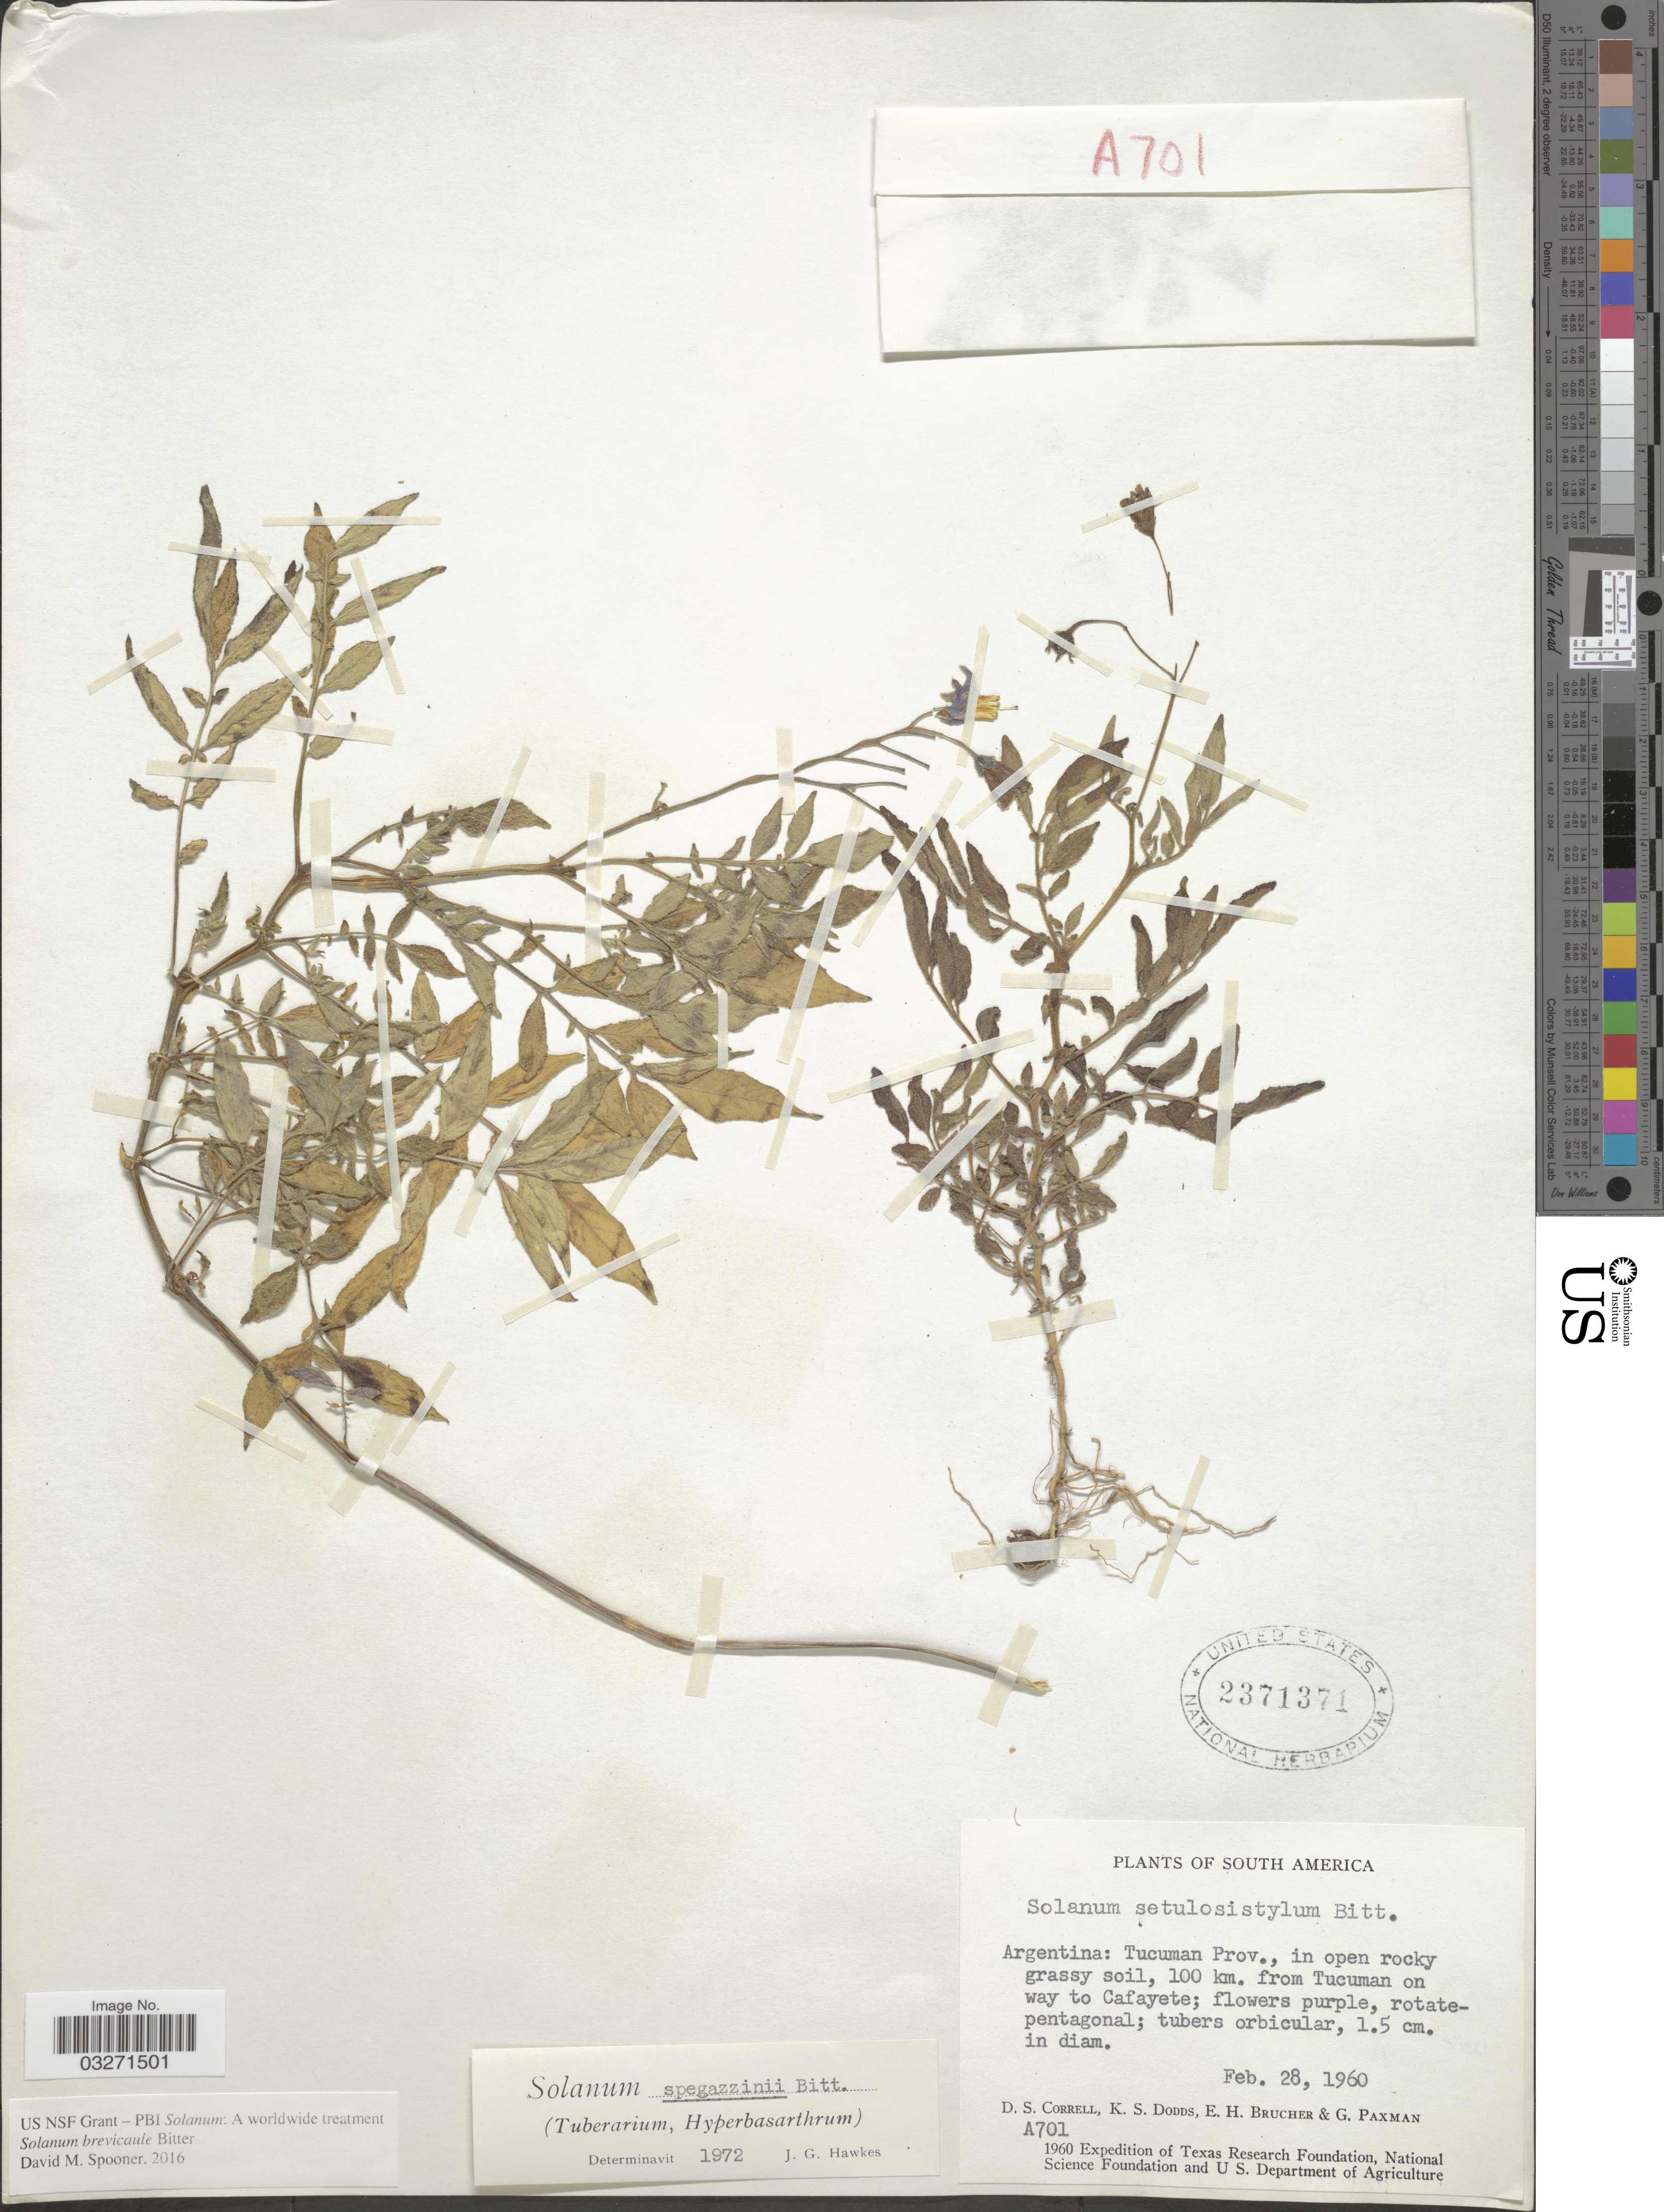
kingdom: Plantae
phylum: Tracheophyta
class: Magnoliopsida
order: Solanales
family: Solanaceae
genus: Solanum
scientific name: Solanum brevicaule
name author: Bitter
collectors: D. S. Correll, K. Dodds, E. Brucher & G. Paxman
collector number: A701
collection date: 1960-02-28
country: Argentina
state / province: Tucuman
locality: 100 km. from Tucuman on way to Cafayete.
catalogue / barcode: US 2371371